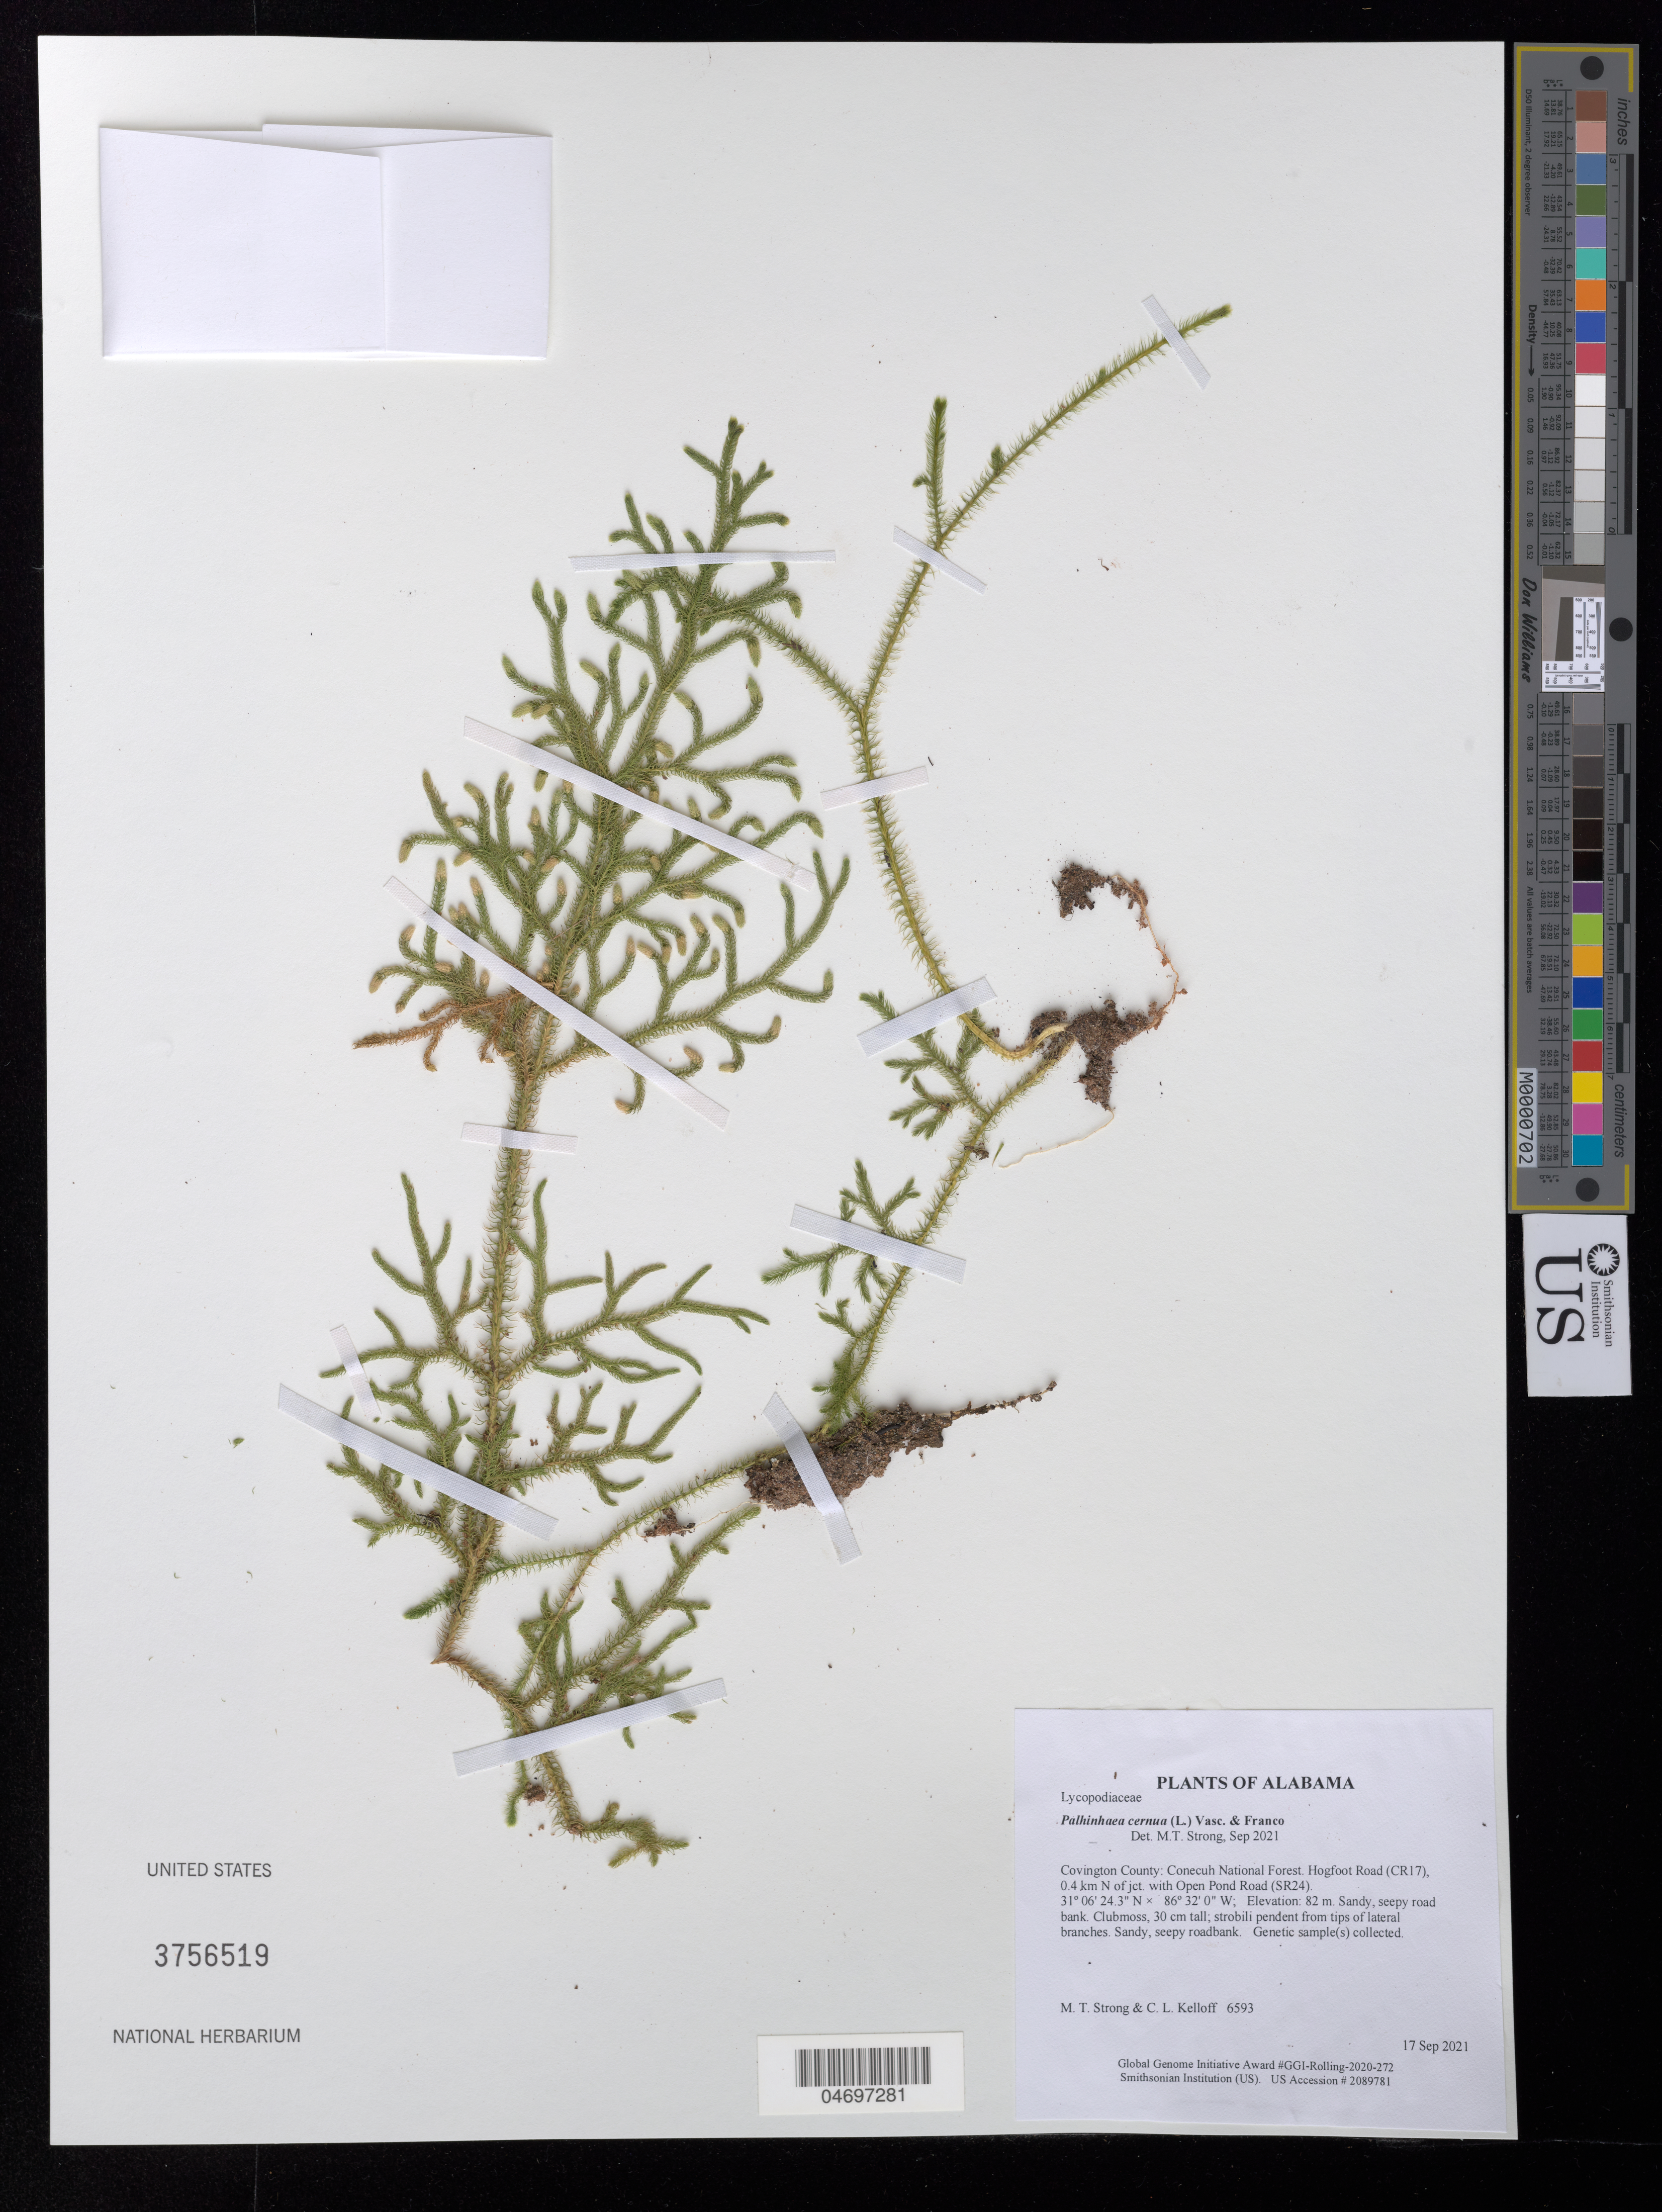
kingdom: Plantae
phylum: Tracheophyta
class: Lycopodiopsida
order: Lycopodiales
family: Lycopodiaceae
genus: Palhinhaea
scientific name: Palhinhaea cernua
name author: (L.) Vasc. & Franco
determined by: Strong, Mark T.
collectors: M. T. Strong & C. L. Kelloff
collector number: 6593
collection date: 2021-09-17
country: United States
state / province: Alabama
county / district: Covington County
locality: Conecuh National Forest. Hogfoot Road (CR17), 0.4 km N of jct. with Open Pond Road (SR24)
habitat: Sandy, seepy road bank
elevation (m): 82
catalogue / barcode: US 3756519